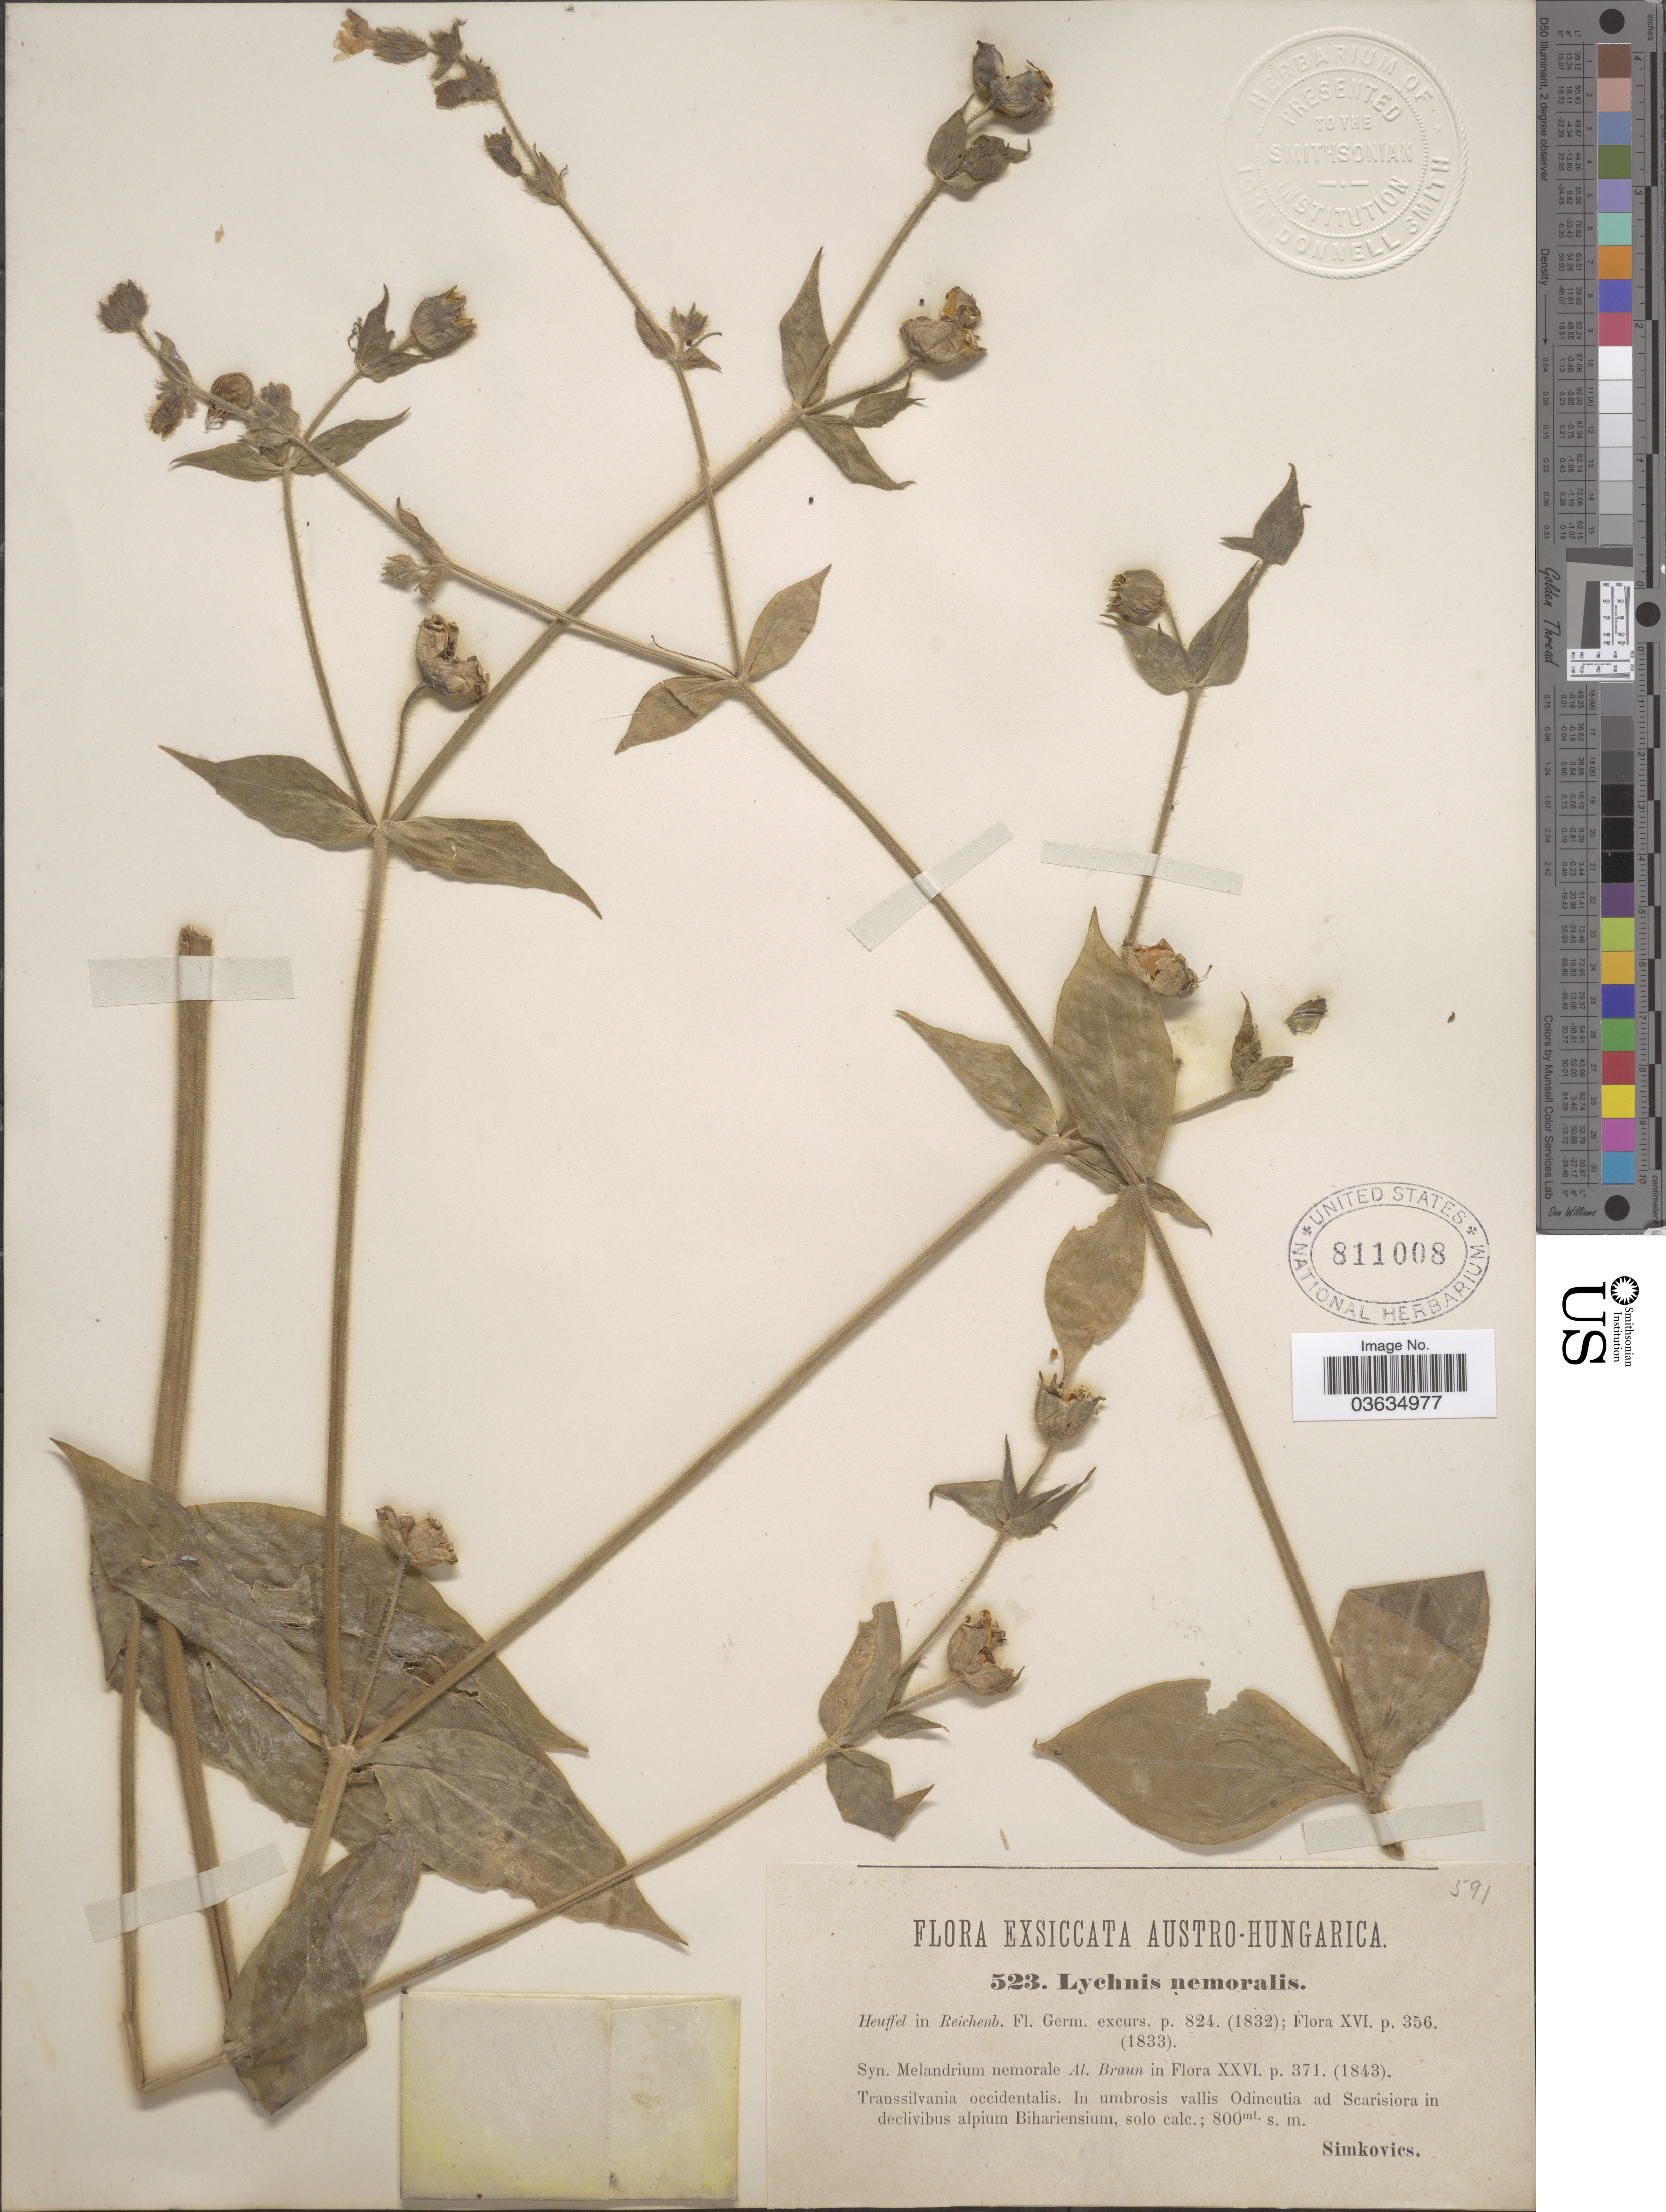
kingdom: Plantae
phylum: Tracheophyta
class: Magnoliopsida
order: Caryophyllales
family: Caryophyllaceae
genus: Silene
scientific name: Silene hueffelii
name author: Soó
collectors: -. Simkovics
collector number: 523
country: Romania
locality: Austro-Hungarica. Transsilvania occidentalis. In umbrosis vallis Odincutia ad Scarisiora in declivibus alpium Bihariensium.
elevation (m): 800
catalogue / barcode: US 811008